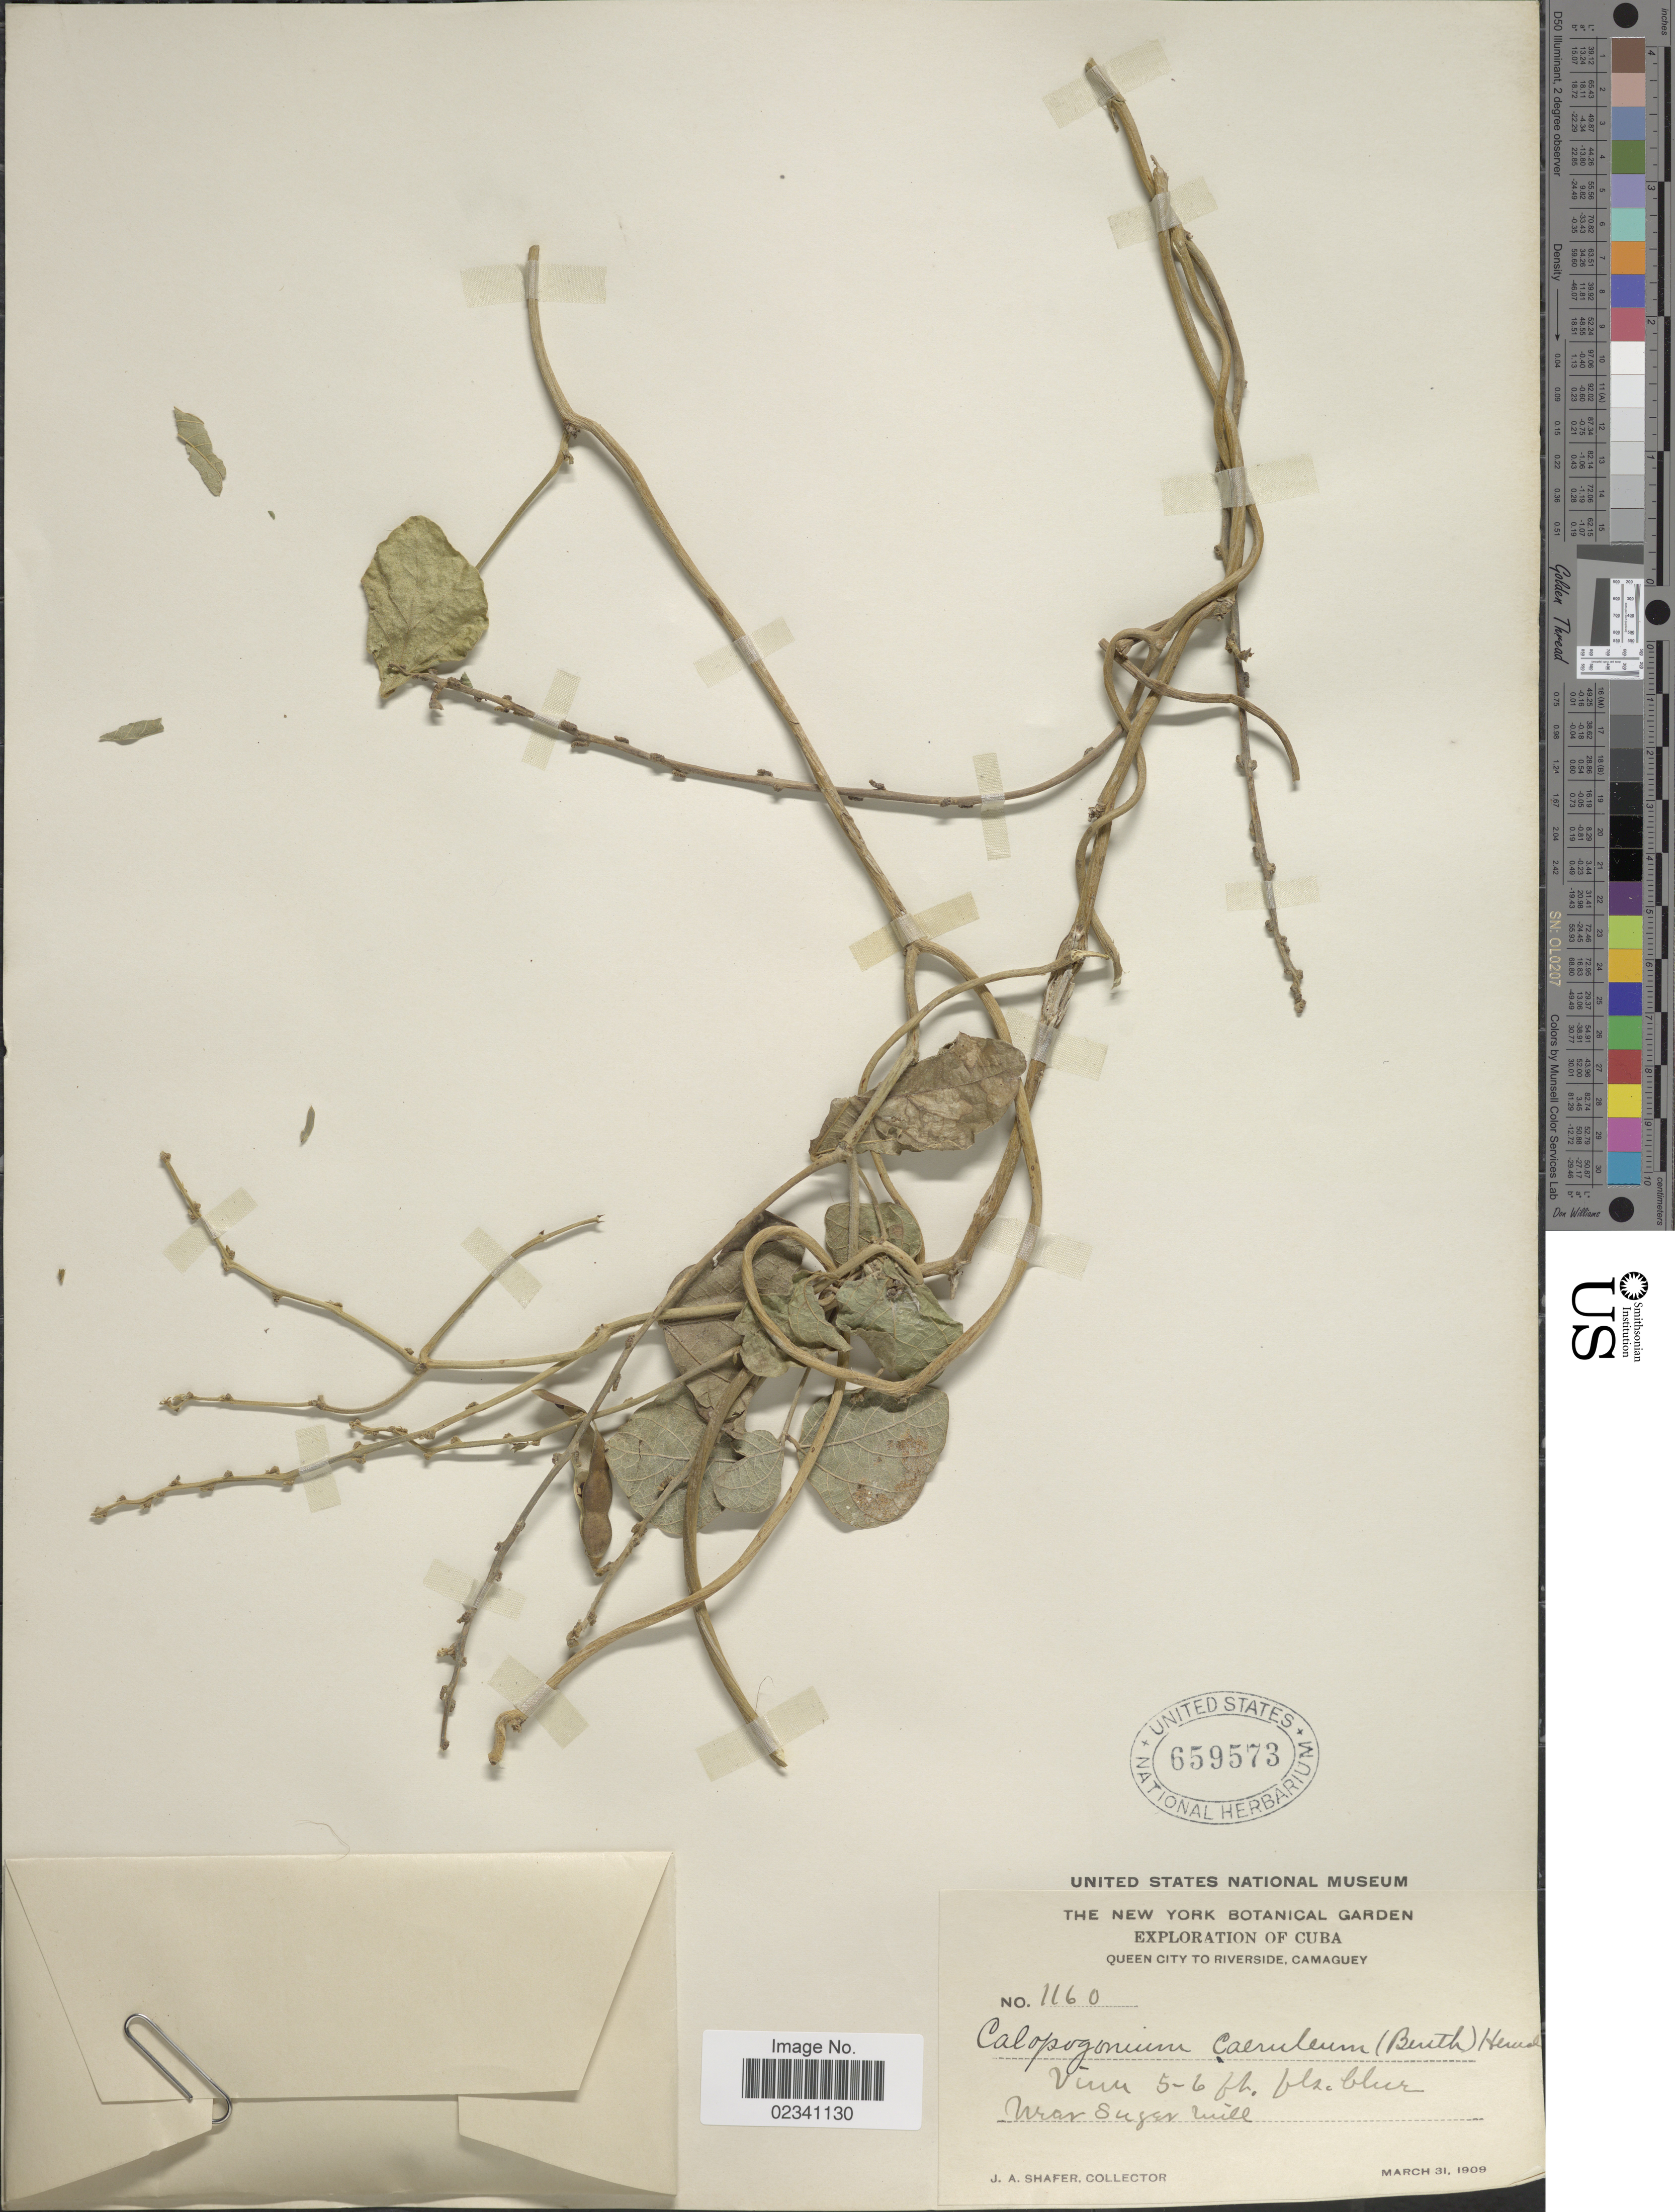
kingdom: Plantae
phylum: Tracheophyta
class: Magnoliopsida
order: Fabales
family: Fabaceae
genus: Calopogonium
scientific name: Calopogonium caeruleum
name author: (Benth.) C. Wright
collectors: J. A. Shafer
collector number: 1160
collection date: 1909-03-31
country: Cuba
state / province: Camagüey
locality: Queen City to Riverside, Near Sugar Mill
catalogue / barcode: US 659573